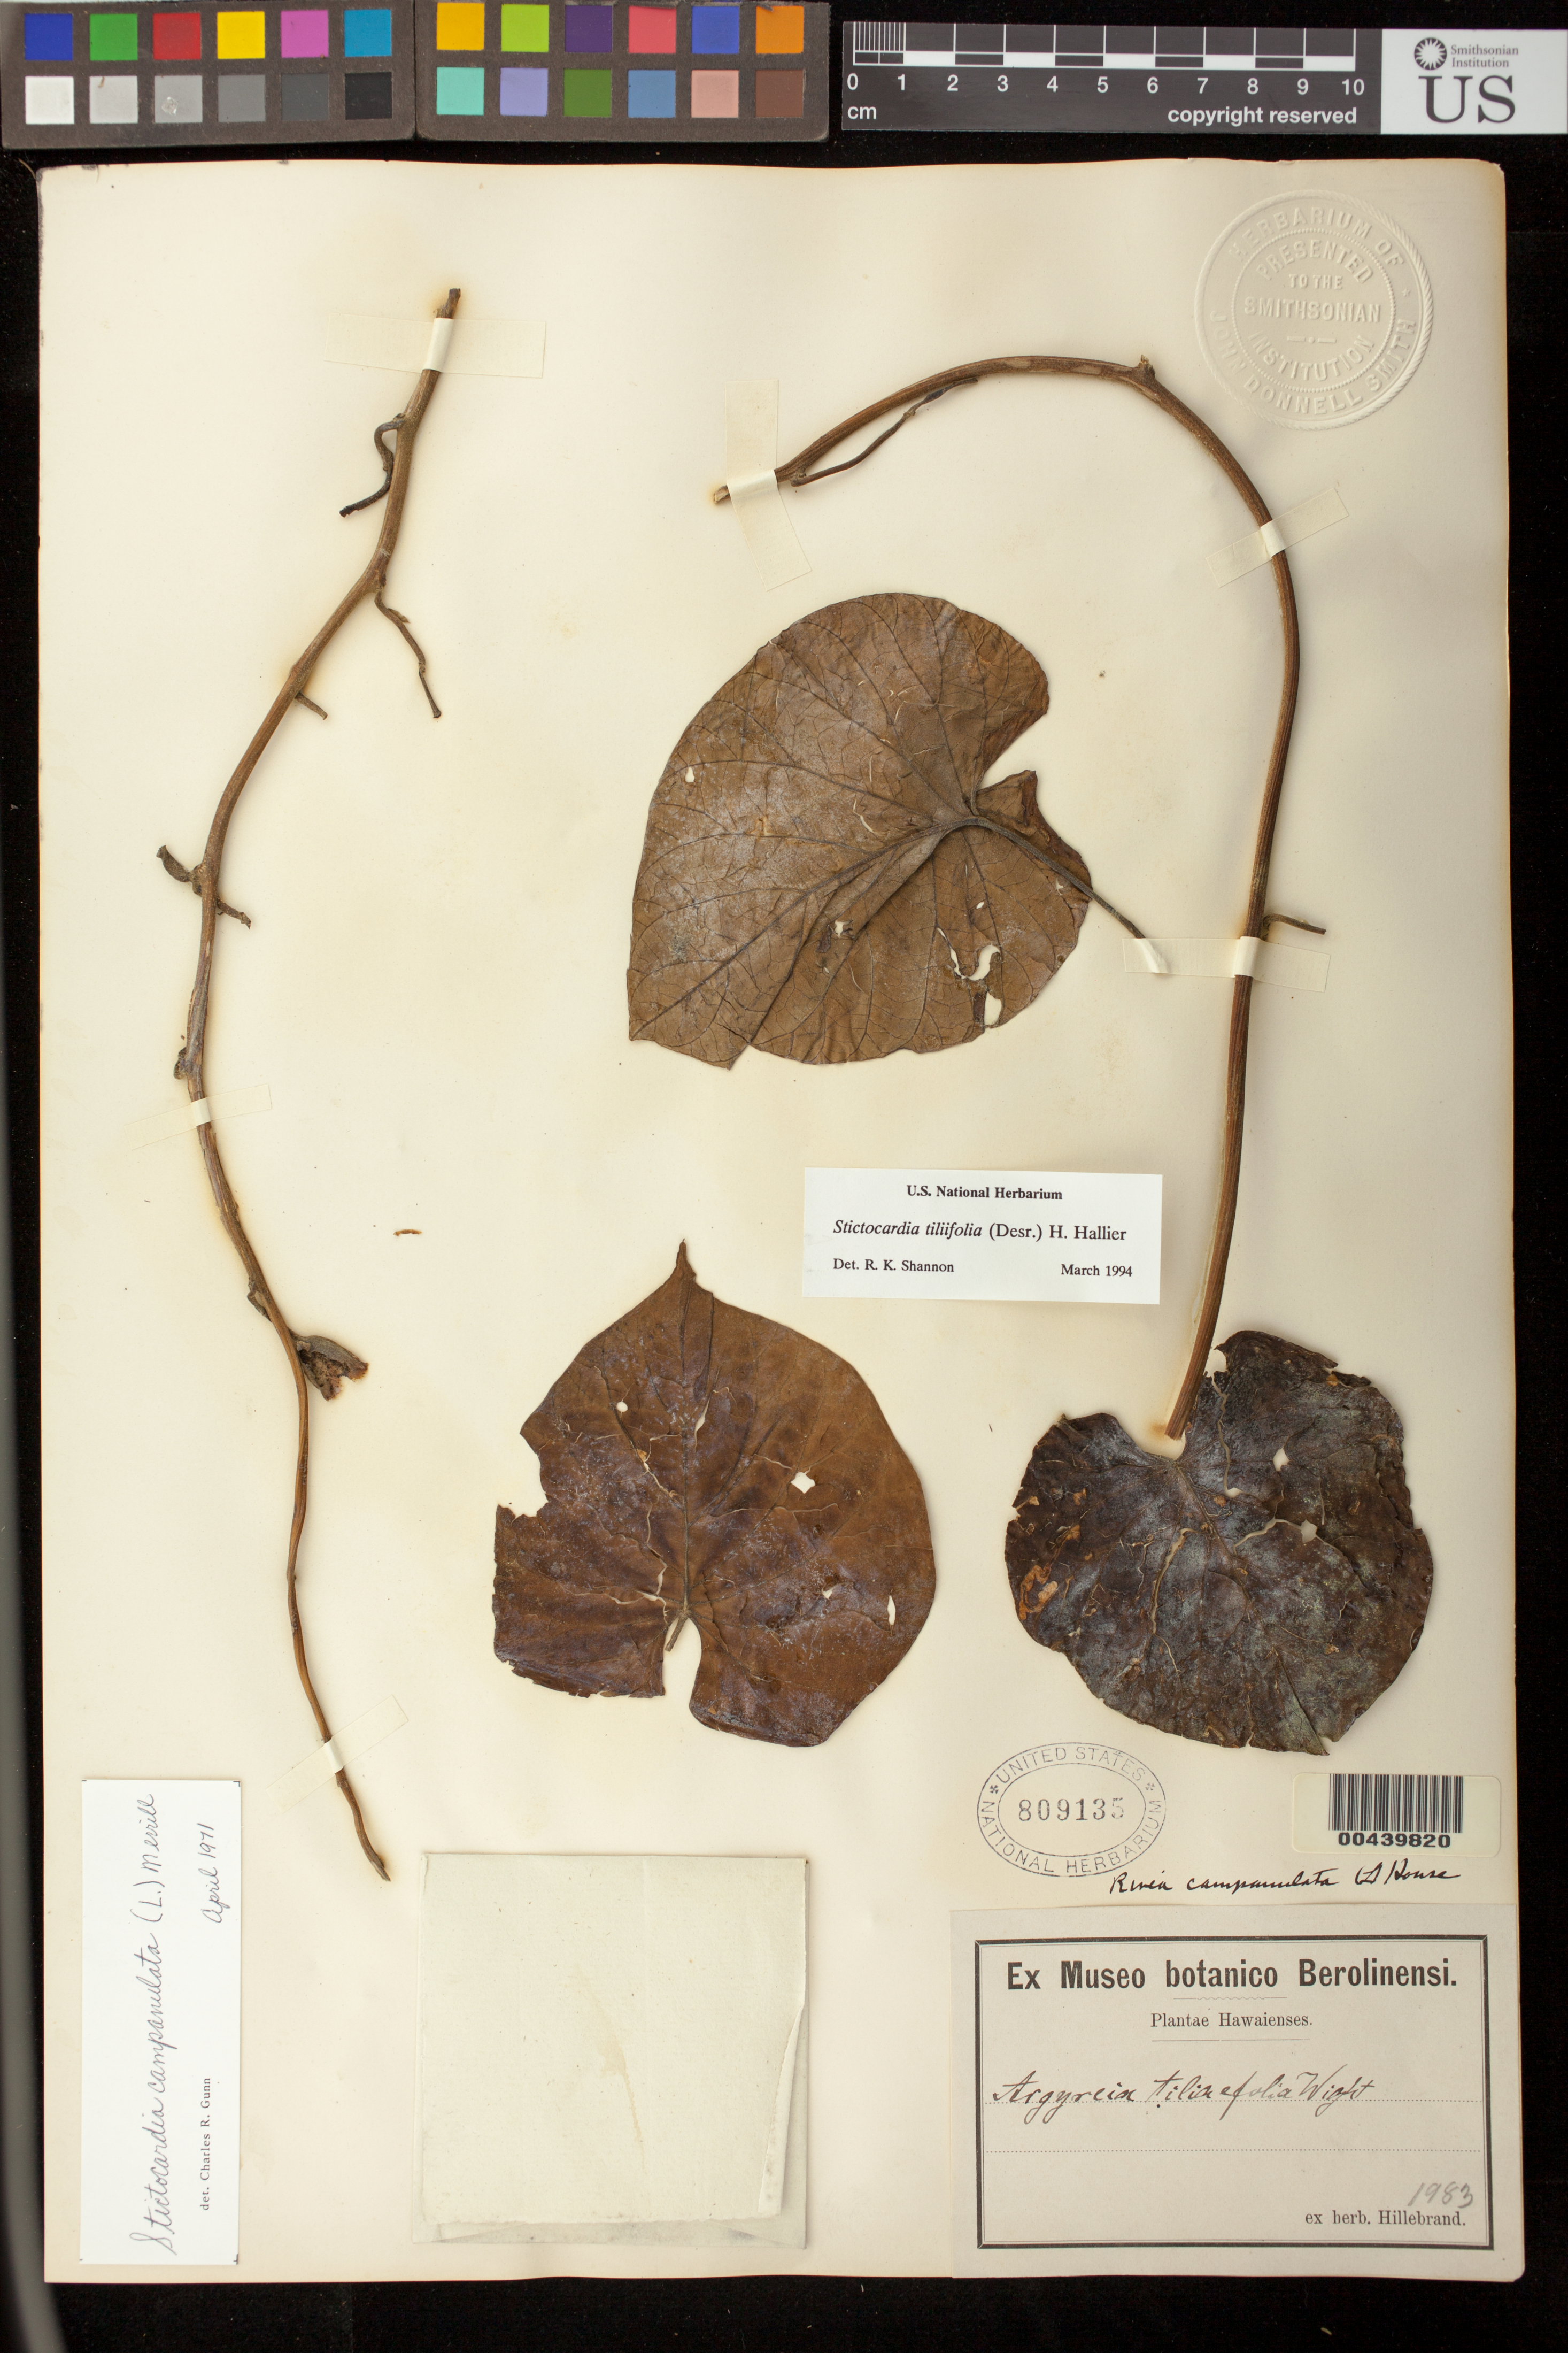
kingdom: Plantae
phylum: Tracheophyta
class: Magnoliopsida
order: Solanales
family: Convolvulaceae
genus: Stictocardia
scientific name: Stictocardia tiliifolia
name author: (Desr.) Hallier f.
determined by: Shannon, R. K., (UNITED STATES)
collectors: W. Hillebrand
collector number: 1983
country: United States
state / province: Hawaii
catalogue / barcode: US 809135